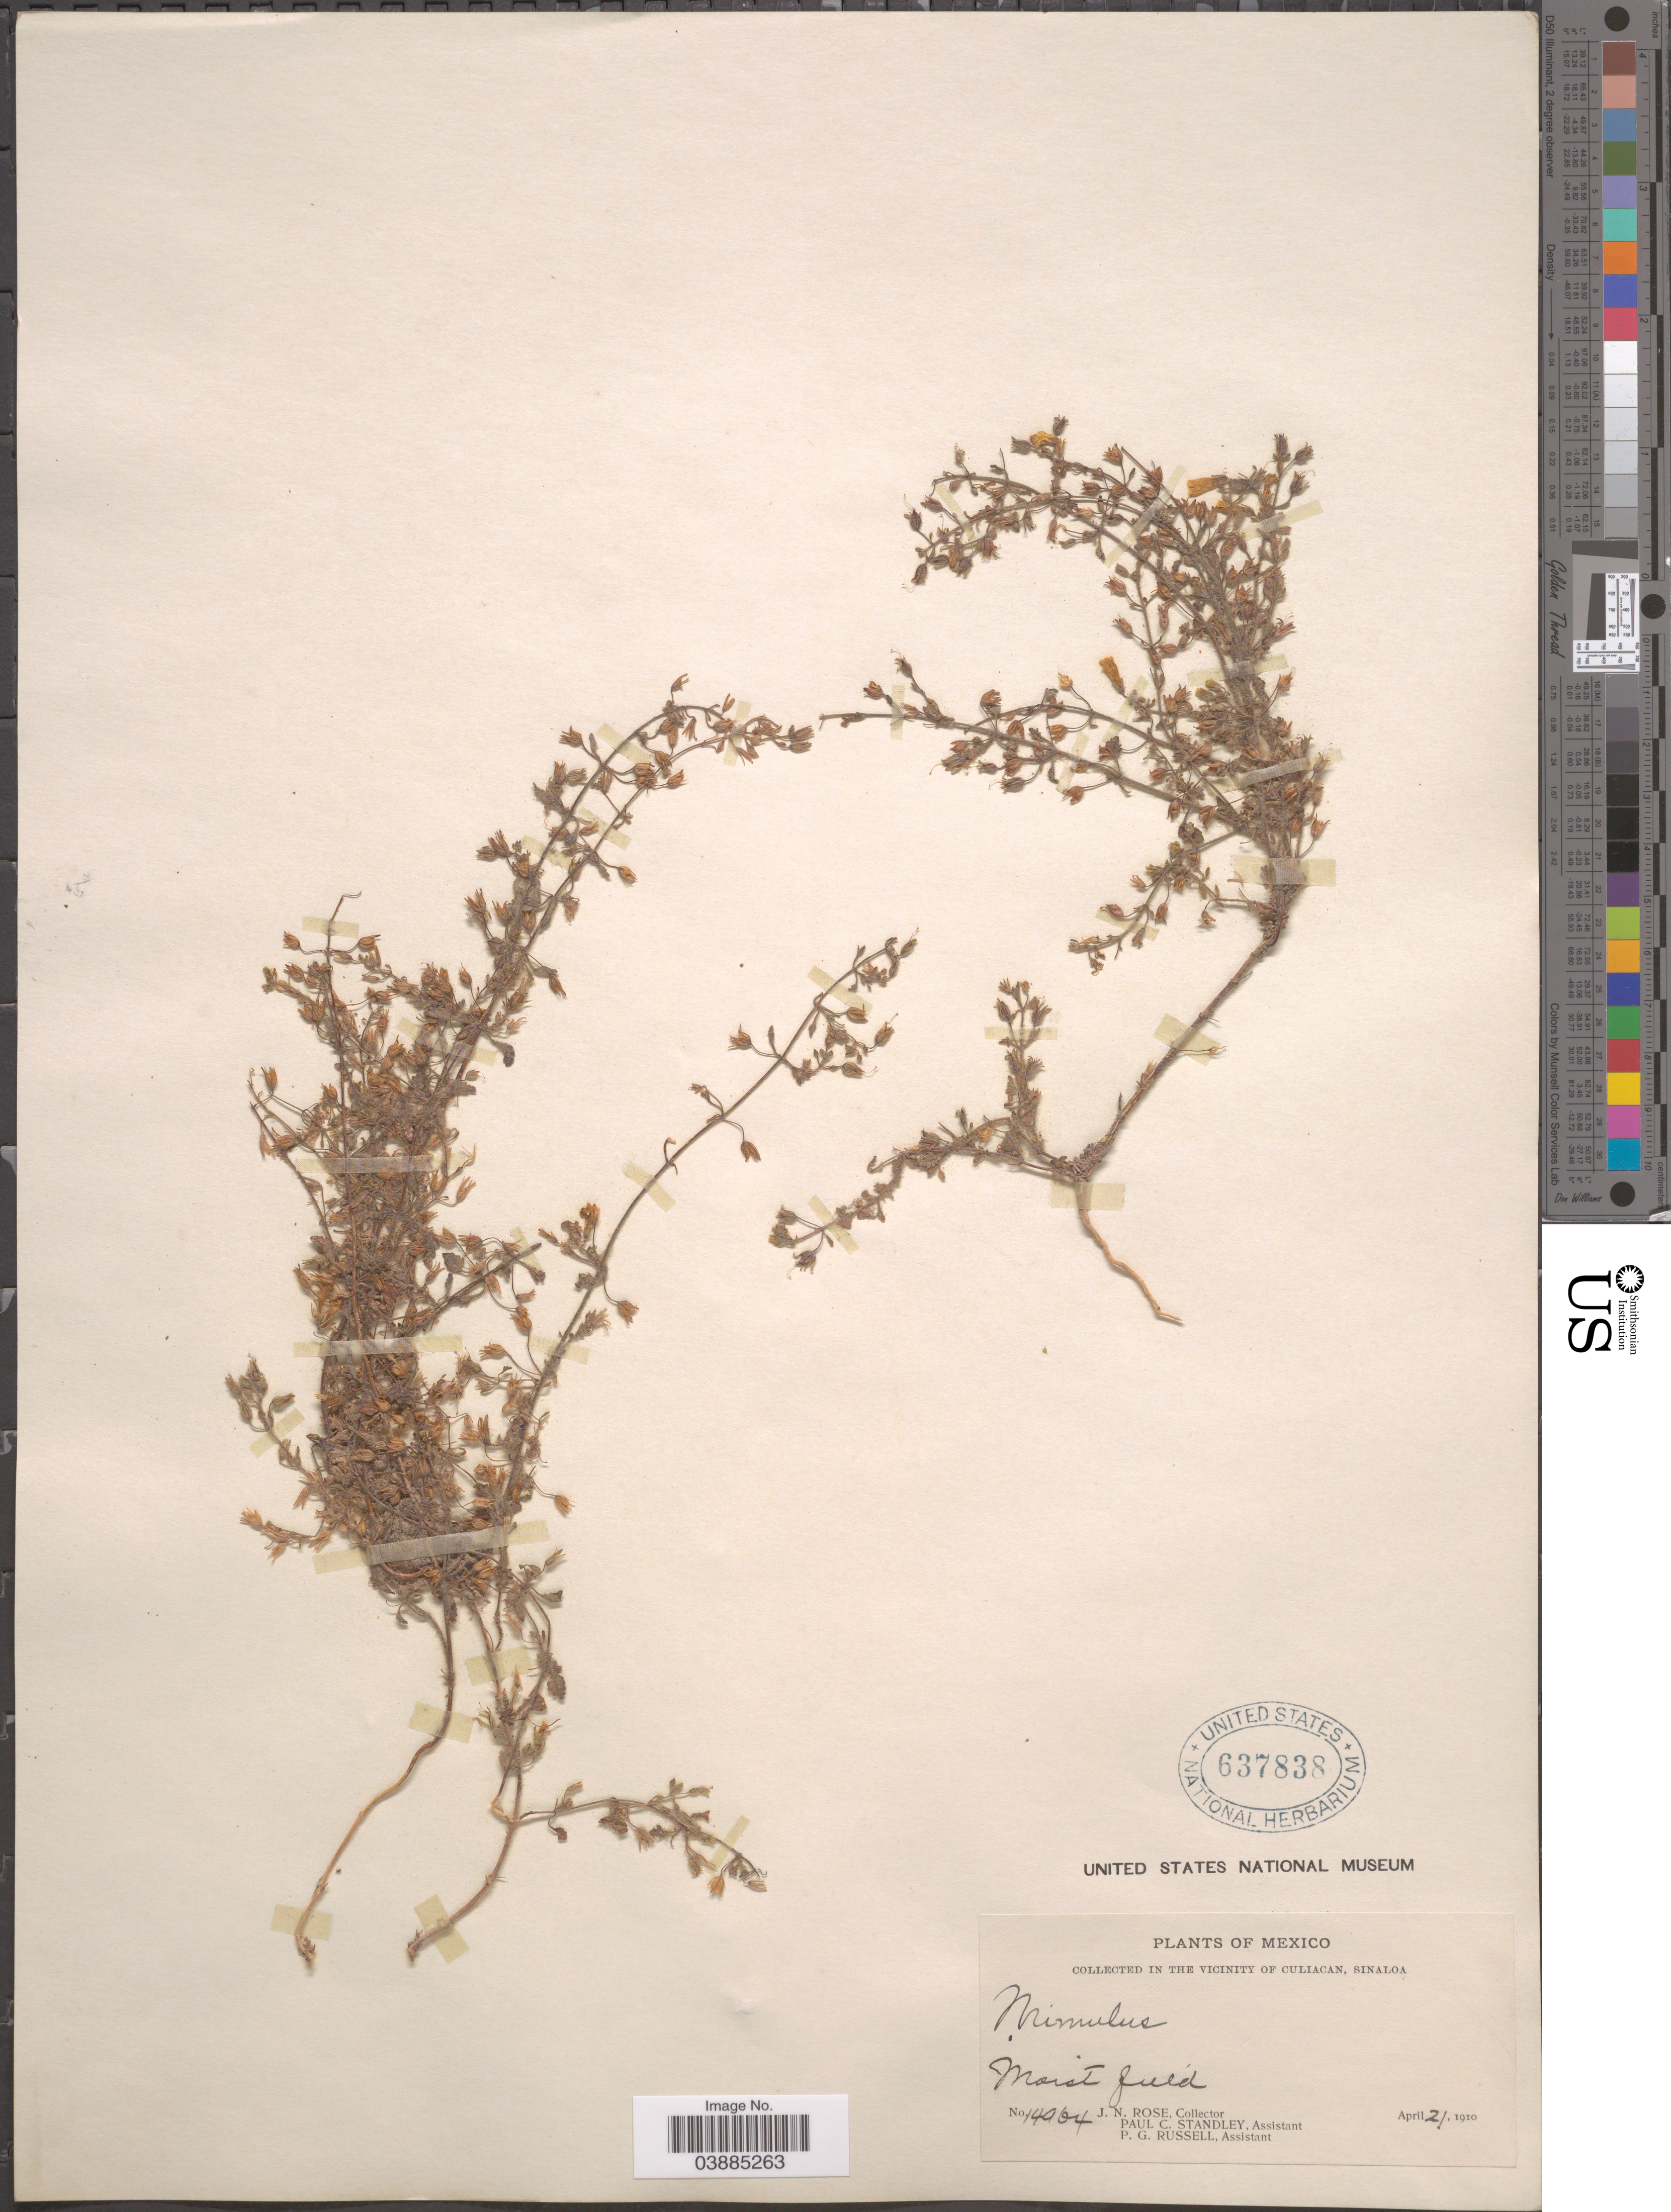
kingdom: Plantae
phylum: Tracheophyta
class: Magnoliopsida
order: Lamiales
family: Plantaginaceae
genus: Stemodia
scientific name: Stemodia parviflora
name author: W.T. Aiton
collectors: J. N. Rose, P. C. Standley & P. G. Russell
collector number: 14064*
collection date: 1910-04-21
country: Mexico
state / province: Sinaloa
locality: In the vicinity of Culiacan.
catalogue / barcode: US 637838